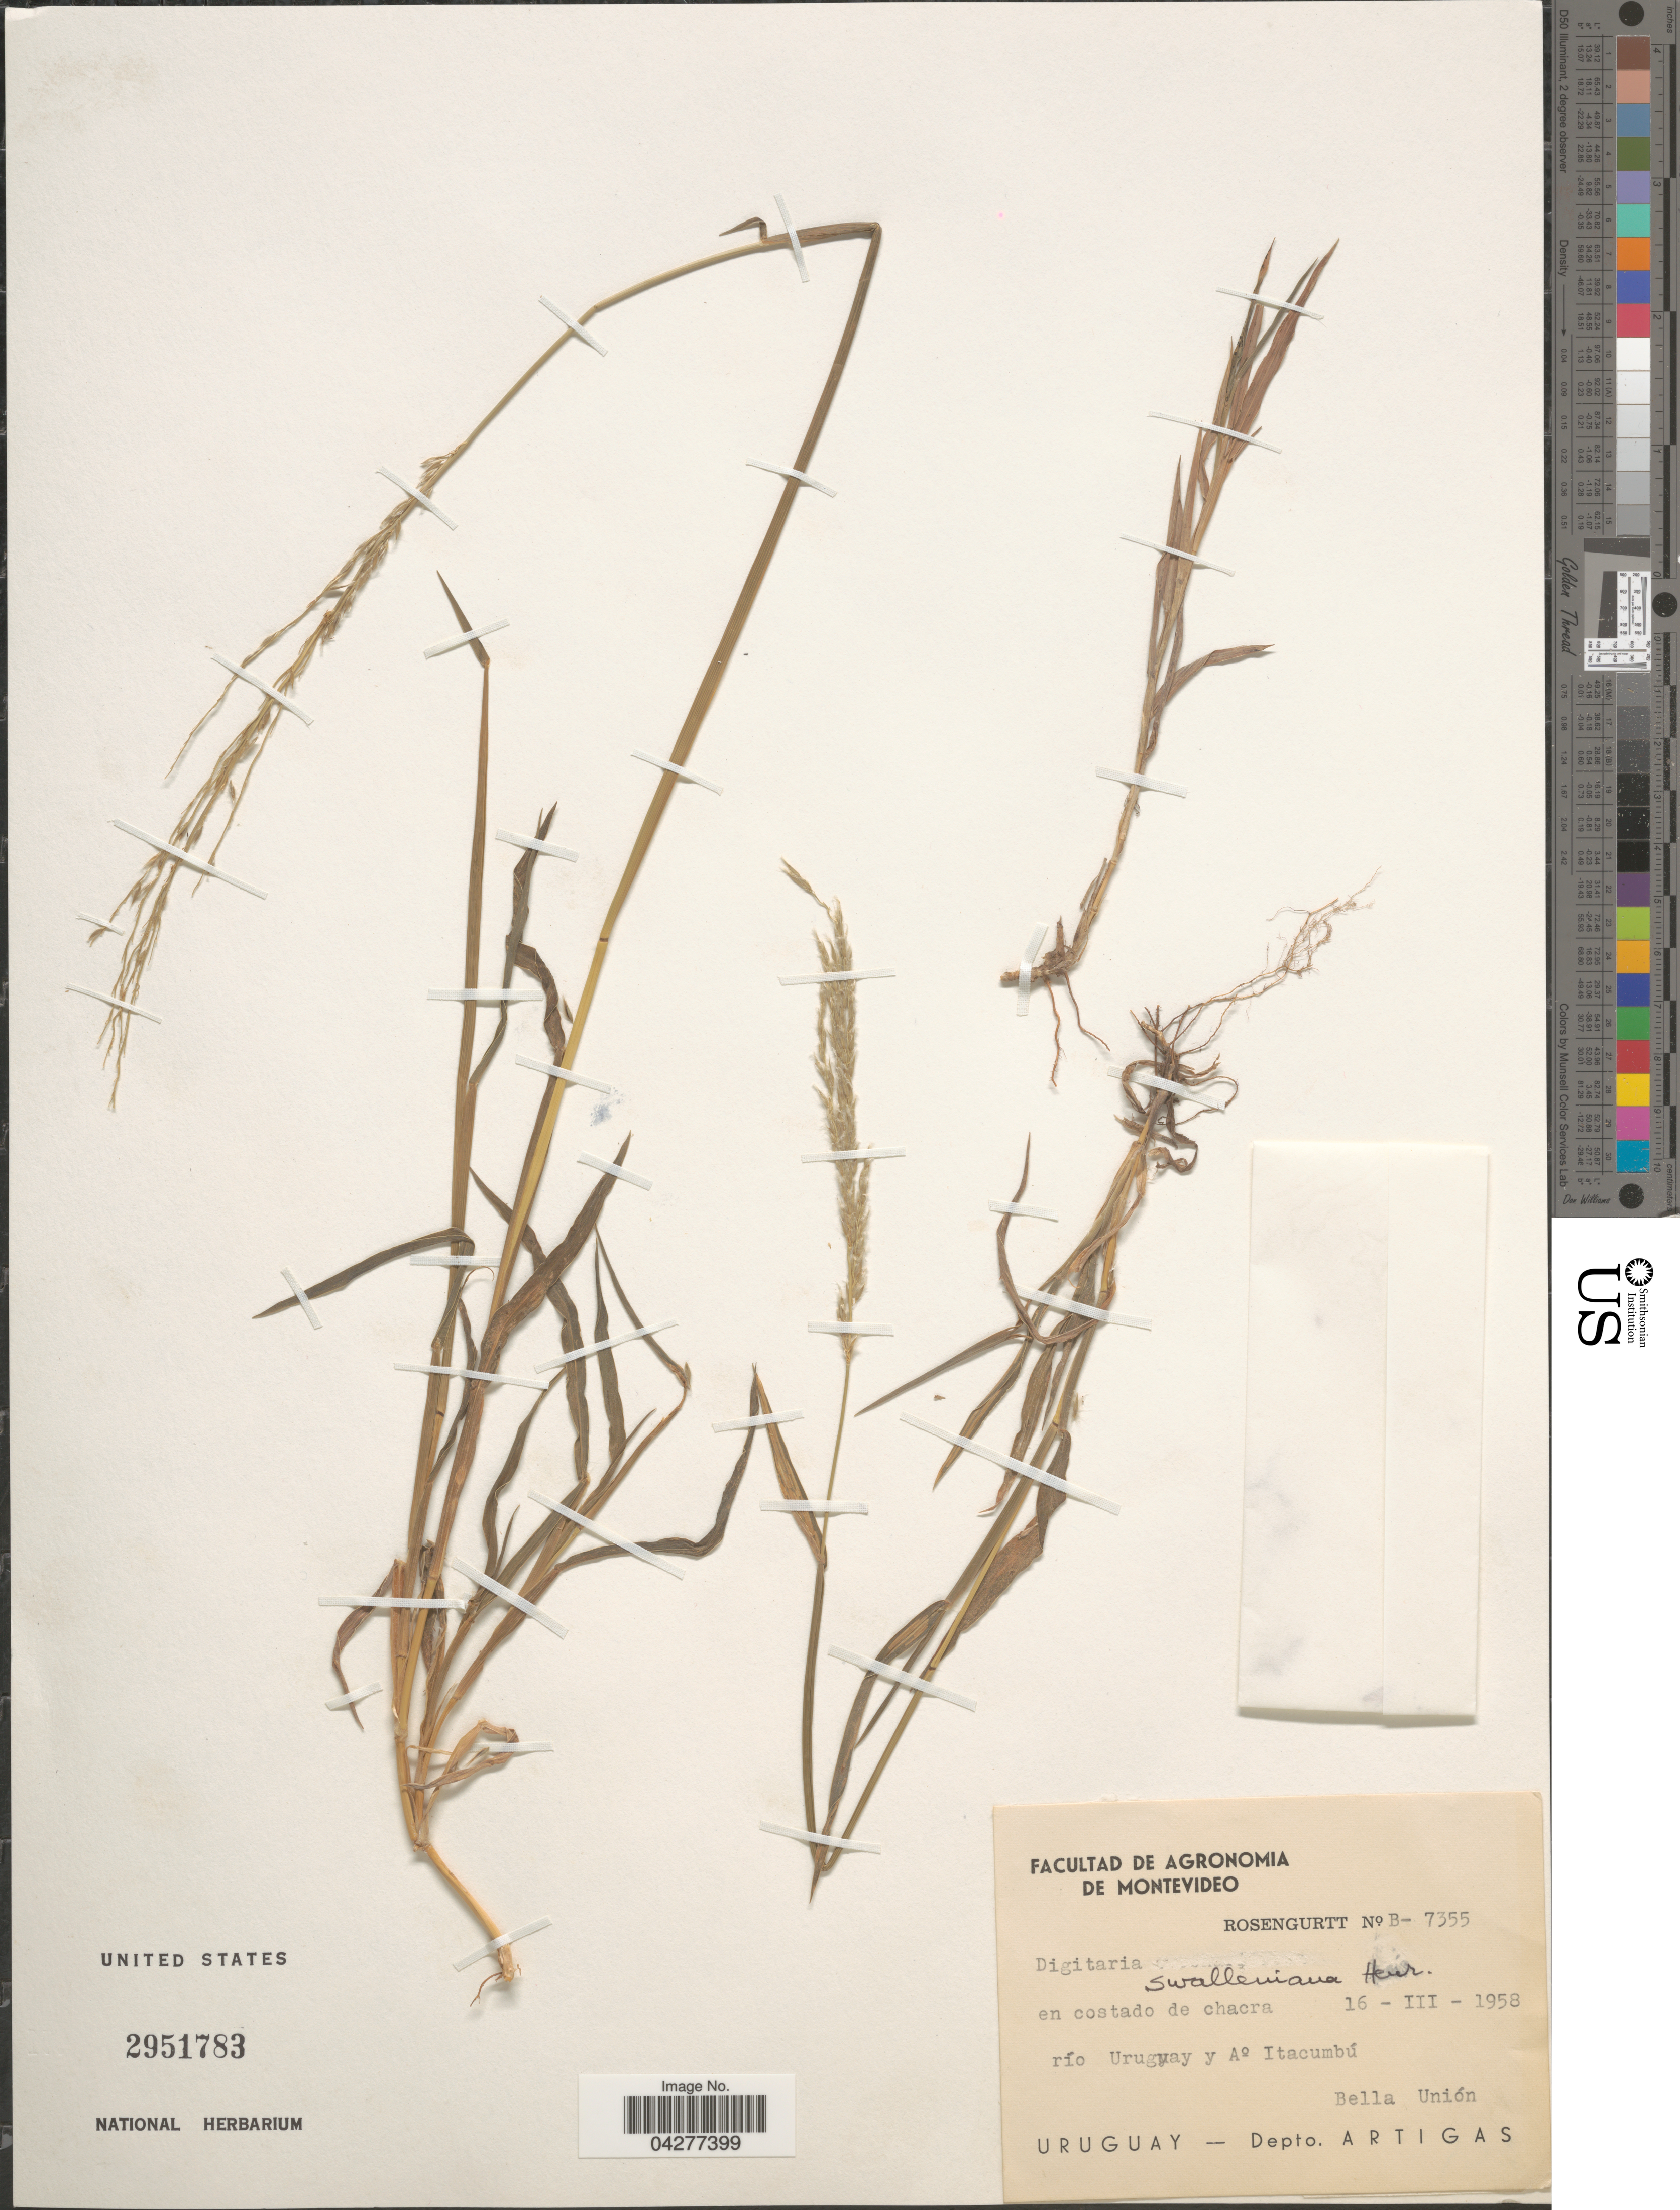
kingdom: Plantae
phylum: Tracheophyta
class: Liliopsida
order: Poales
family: Poaceae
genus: Digitaria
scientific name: Digitaria swalleniana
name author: Henr.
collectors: Rosengurtt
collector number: B-7355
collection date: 1958-03-16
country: Uruguay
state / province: Artigas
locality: En costado de chacra. Río Uruguay y Ao Itacumbú. Bella Unión. Depto. Artigas.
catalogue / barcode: US 2951783